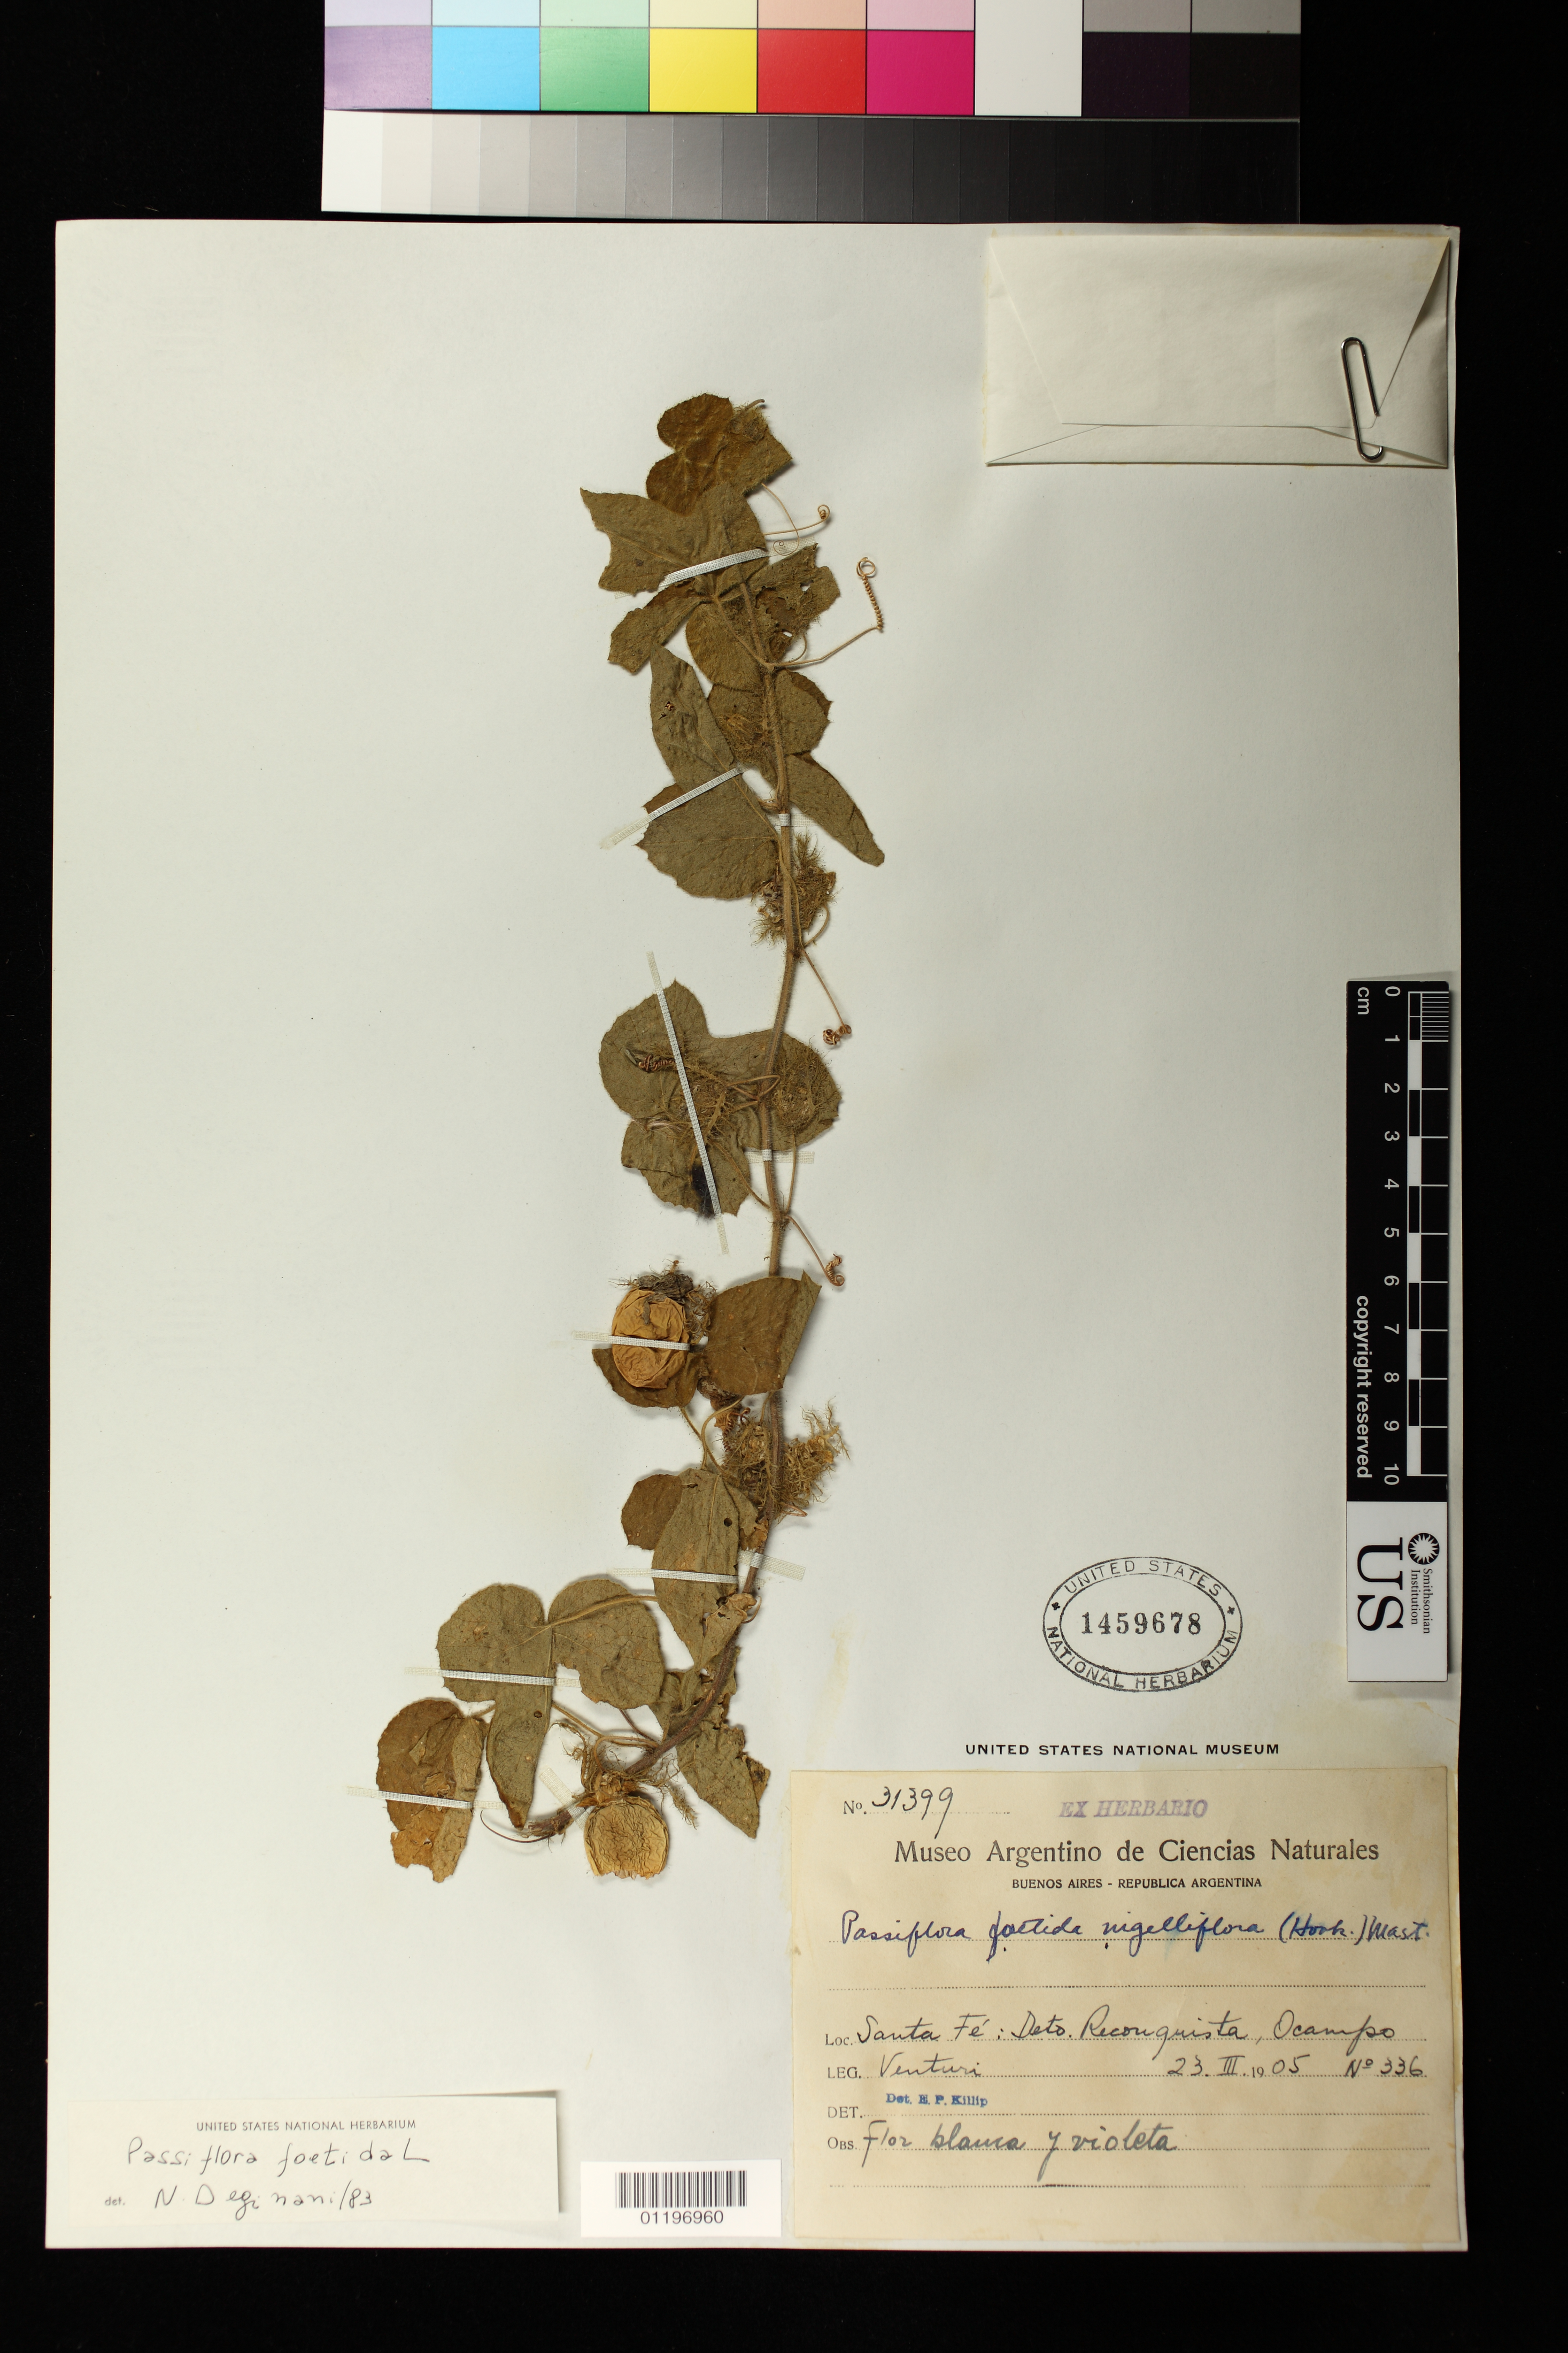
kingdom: Plantae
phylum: Tracheophyta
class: Magnoliopsida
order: Malpighiales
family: Passifloraceae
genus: Passiflora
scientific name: Passiflora foetida var. nigelliflora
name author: (Hook.) Mast.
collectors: Venturi, --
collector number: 336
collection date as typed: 23 Mar 1905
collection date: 1905-03-23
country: Argentina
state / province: Santa Fe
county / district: Reconquista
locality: Santa Fé: Deto. Reconquista, Ocampo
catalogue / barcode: US 1459678